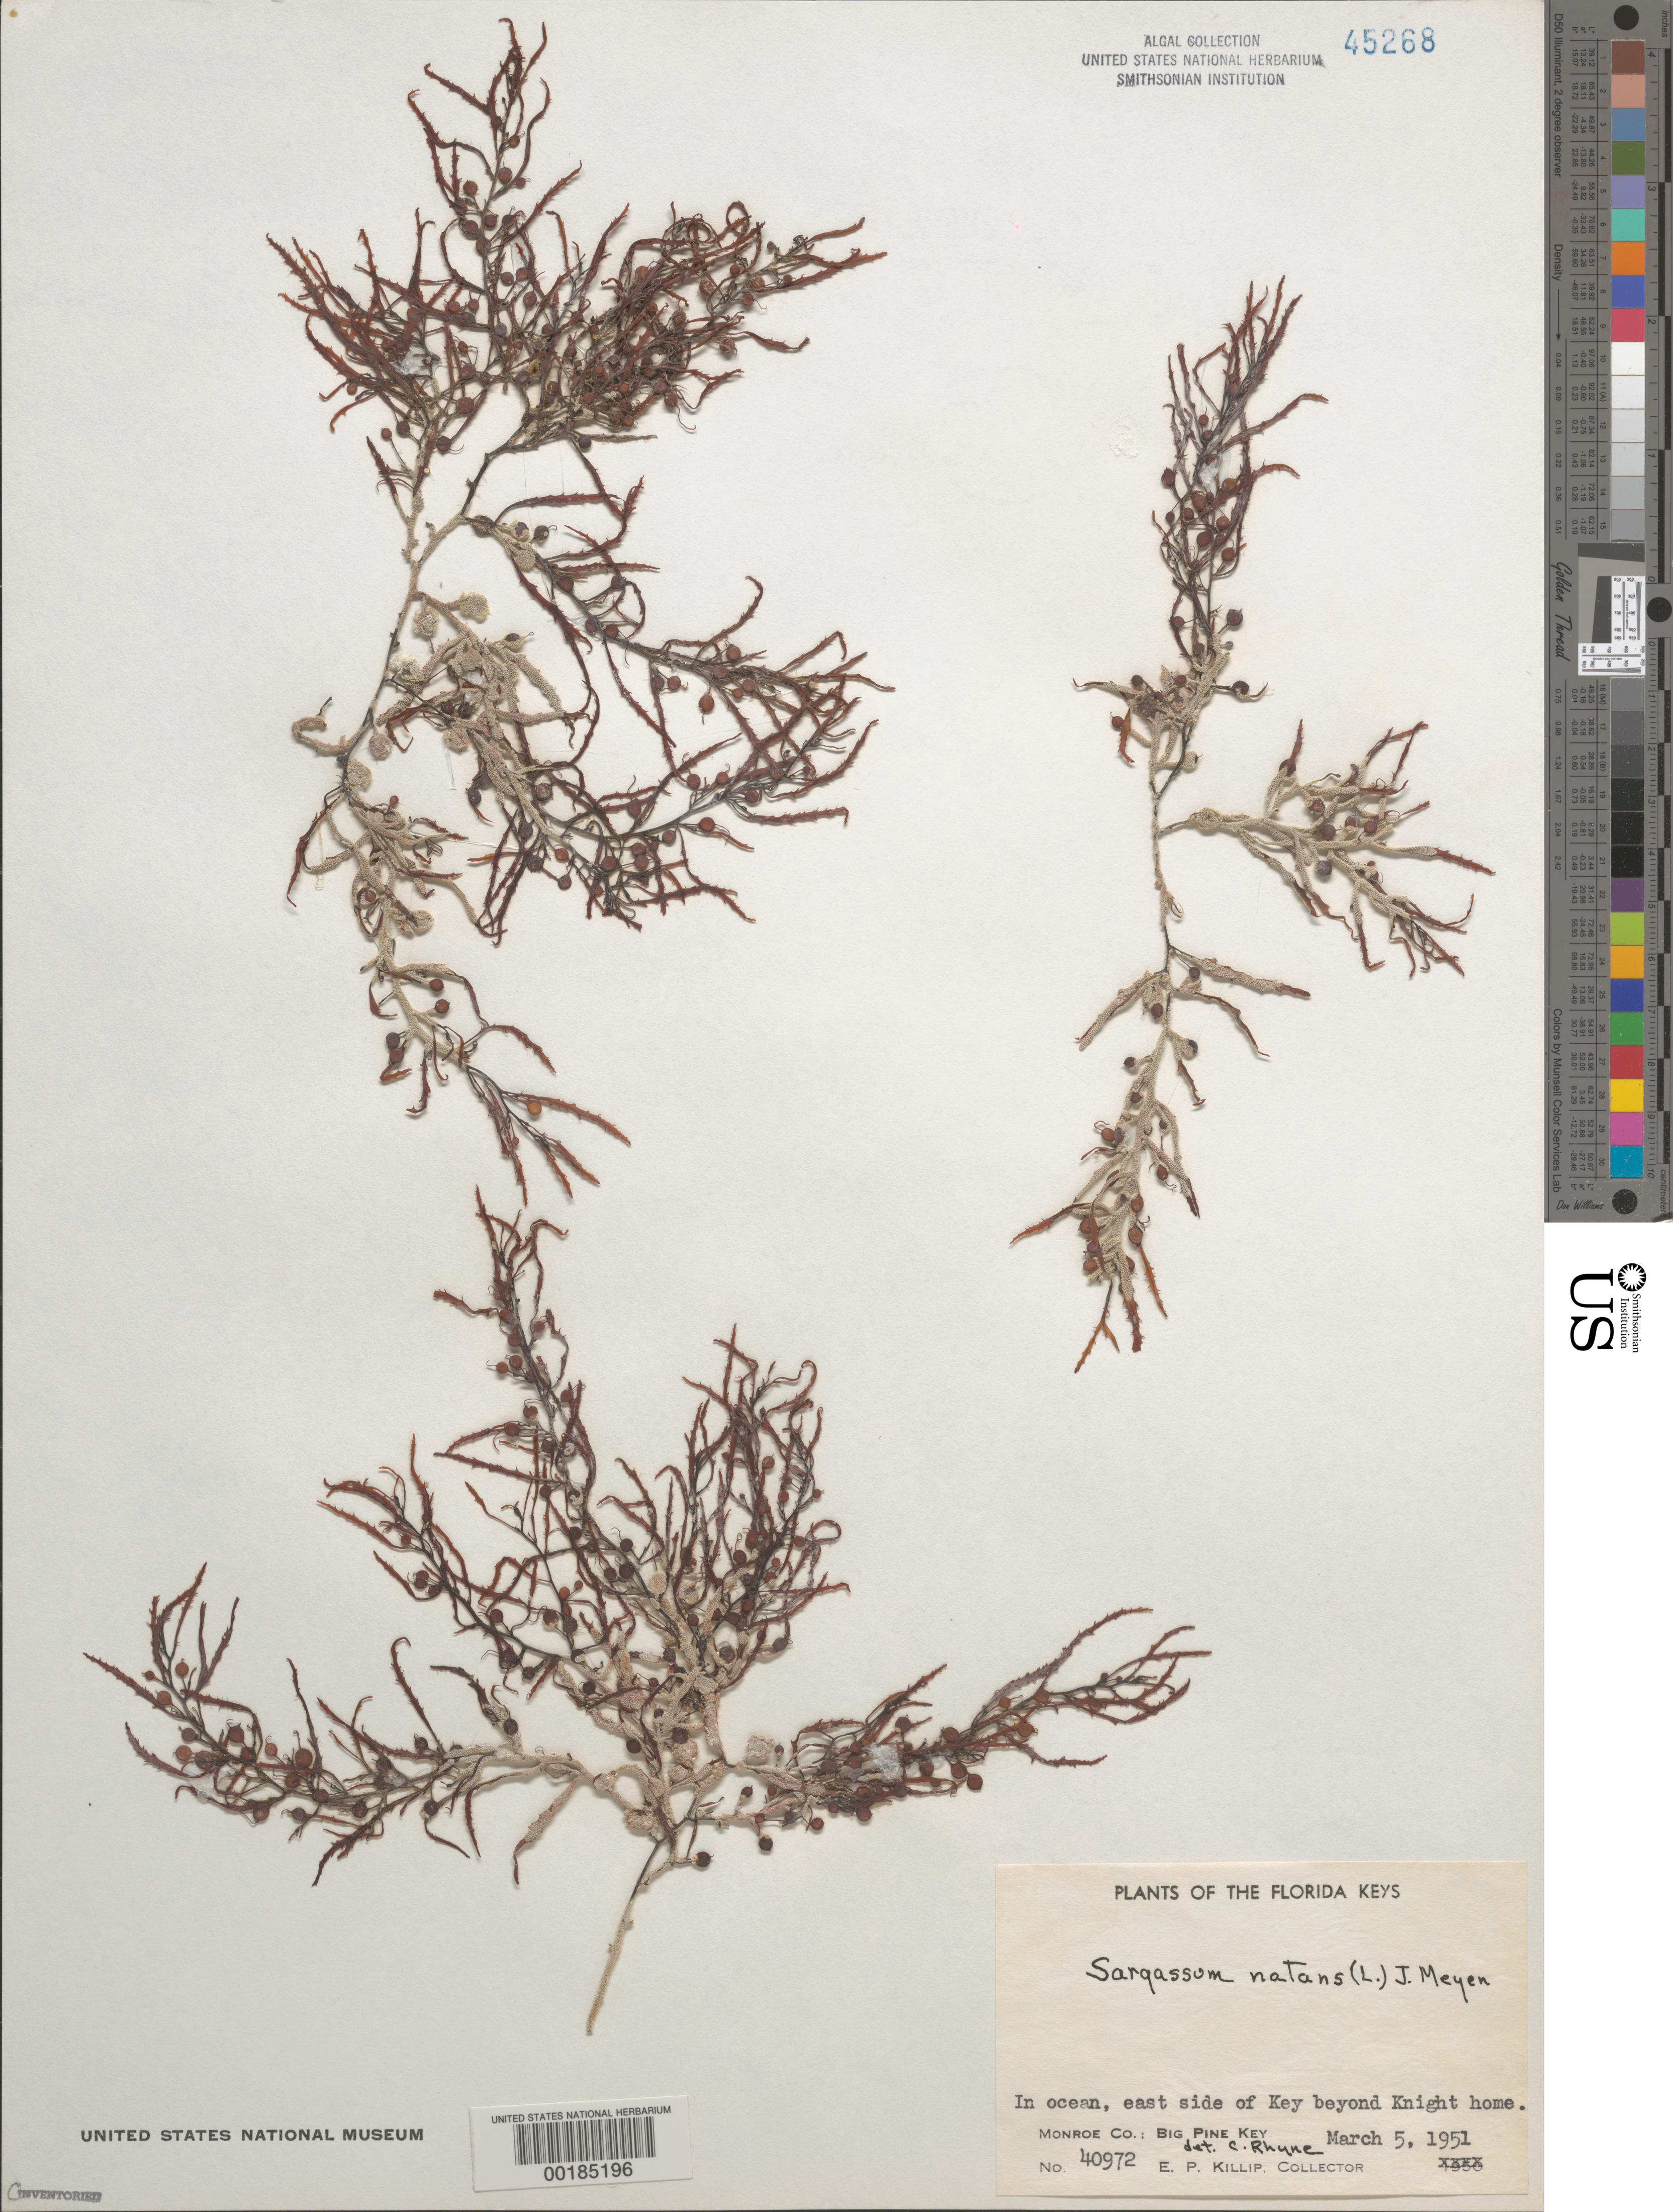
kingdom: Chromista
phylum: Ochrophyta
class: Phaeophyceae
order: Fucales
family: Sargassaceae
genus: Sargassum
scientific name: Sargassum natans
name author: (L.) Gaillon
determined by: Rhyne, C. F.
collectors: E. P. Killip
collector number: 40972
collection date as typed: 05 Mar 1951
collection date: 1951-03-05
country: United States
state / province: Florida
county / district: Monroe County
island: Big Pine Key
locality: Beyond Knight home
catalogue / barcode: US 45268